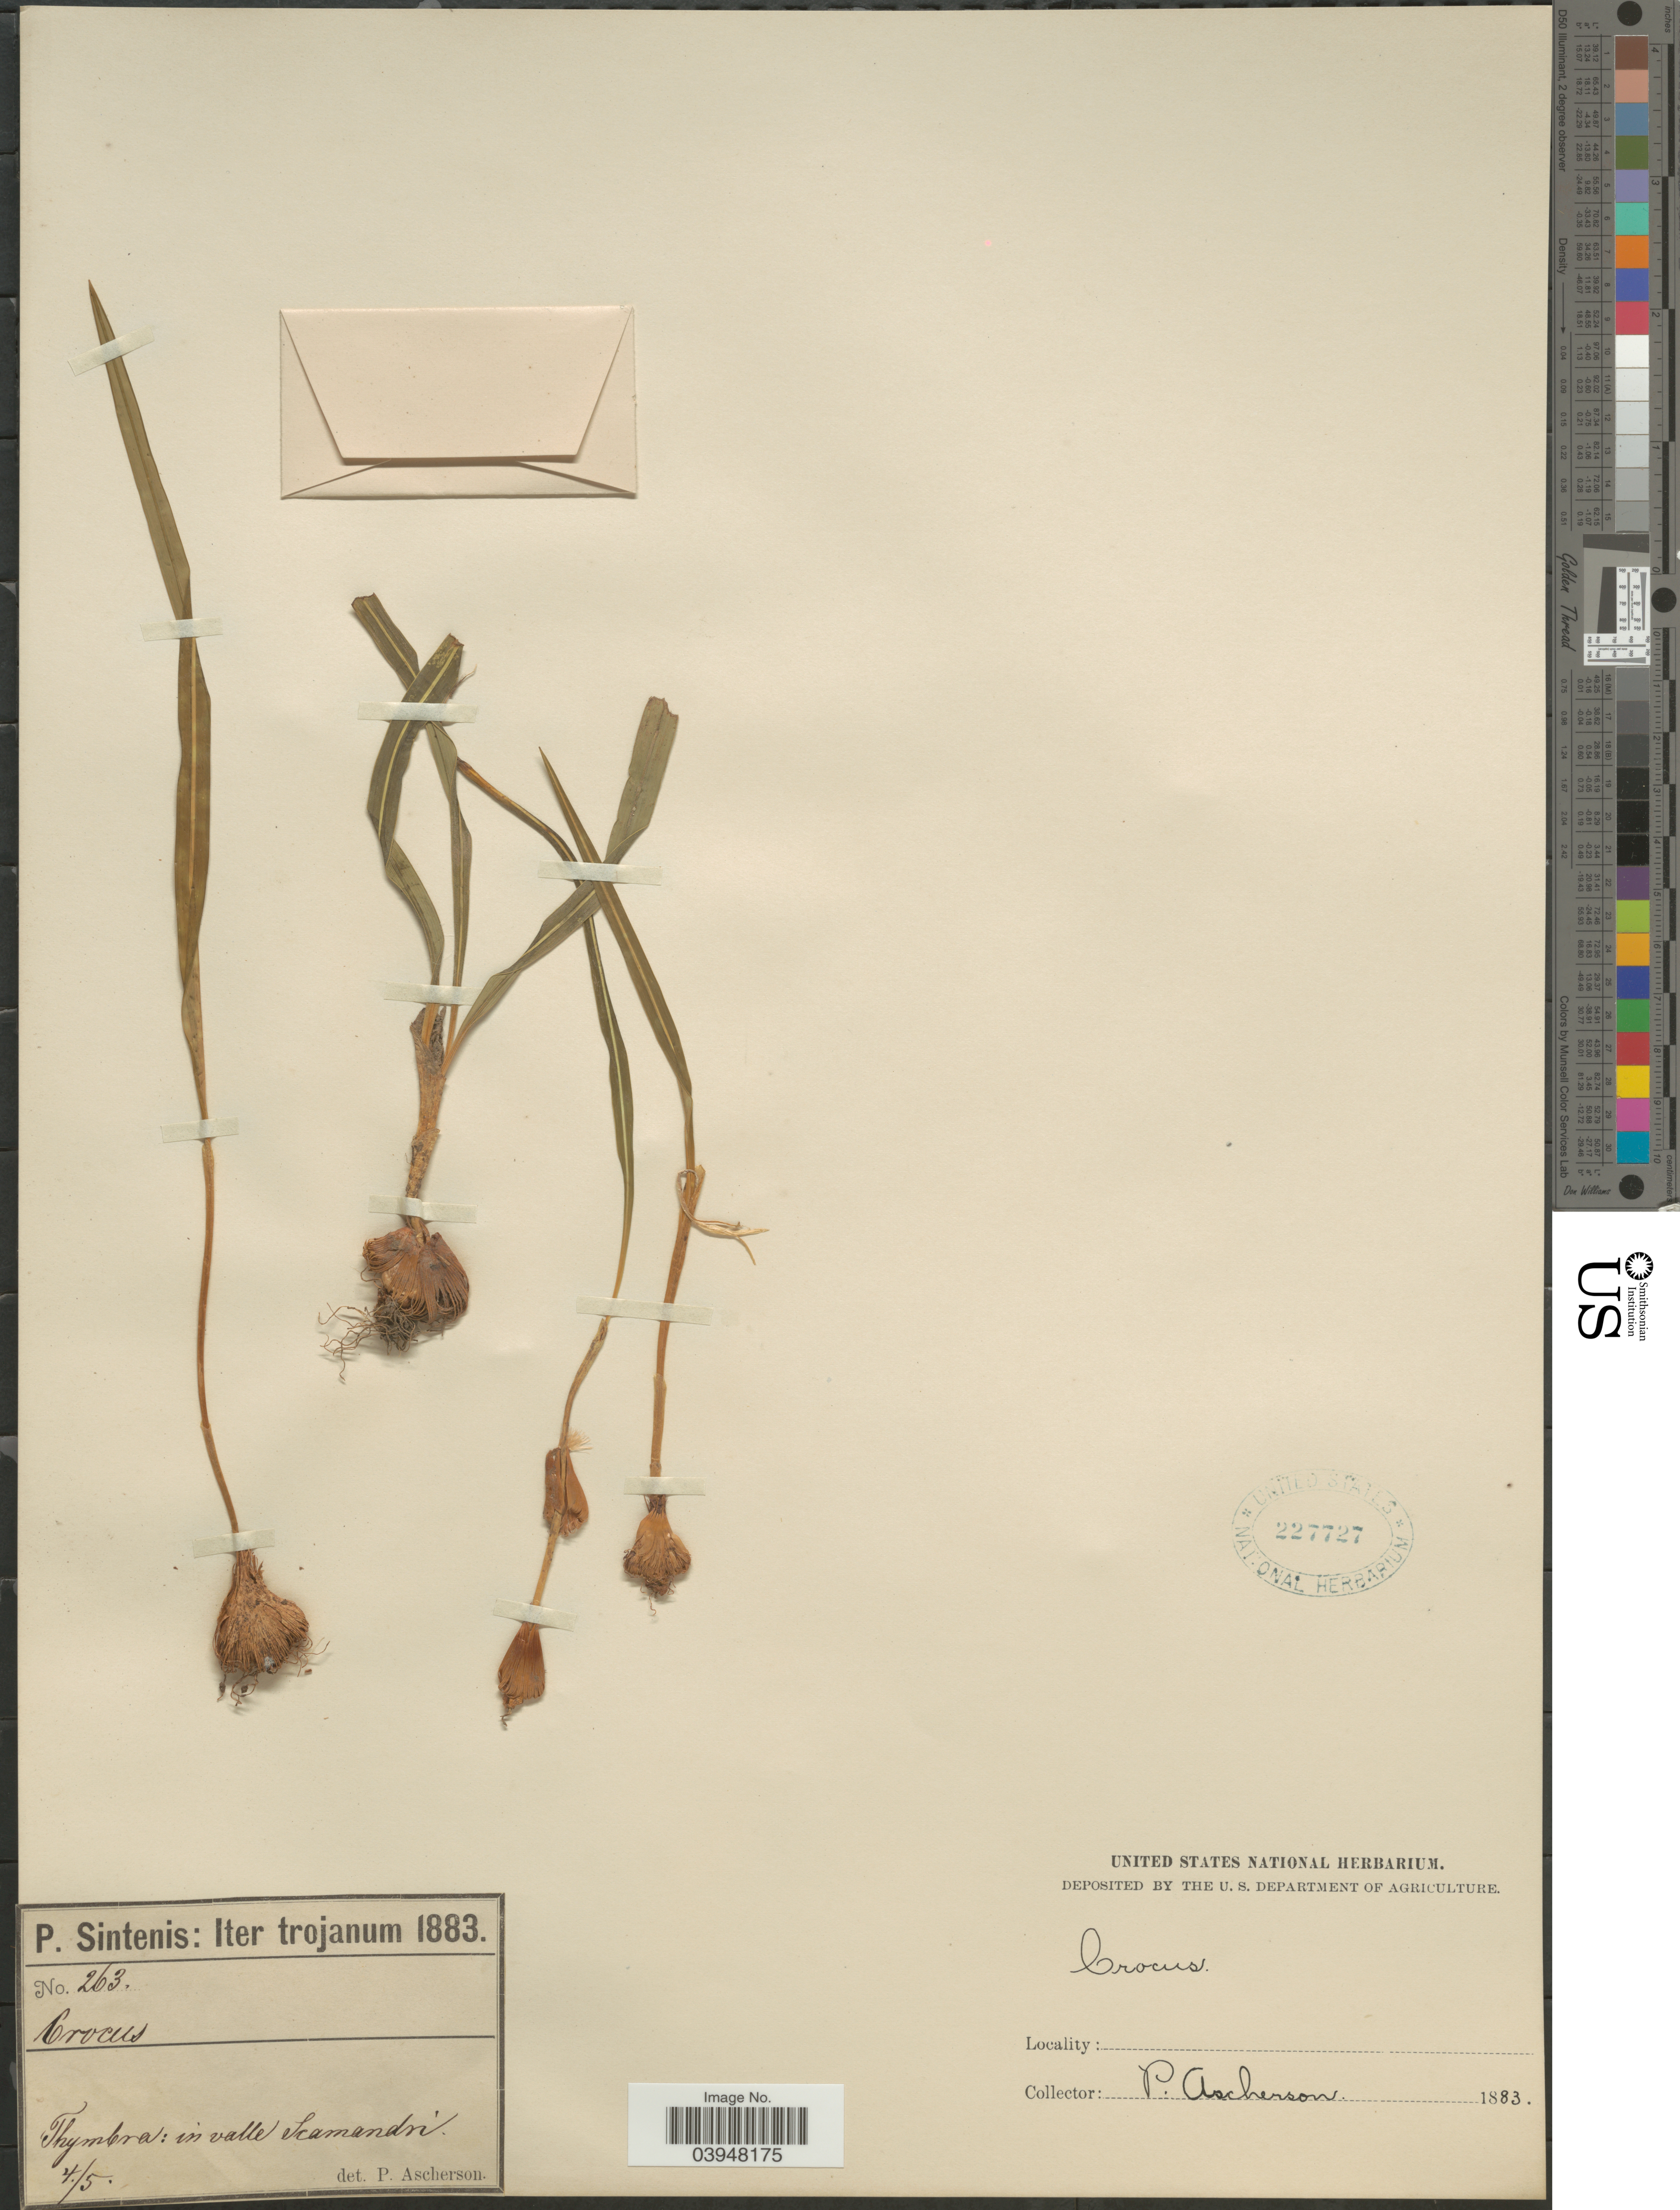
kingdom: Plantae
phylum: Tracheophyta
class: Liliopsida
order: Asparagales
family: Iridaceae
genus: Crocus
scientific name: Crocus sp.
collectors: P. Sintenis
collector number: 263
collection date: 1883-05-04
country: Turkey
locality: Trojanum. Thymbra: in valle Scamandri.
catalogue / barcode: US 227727